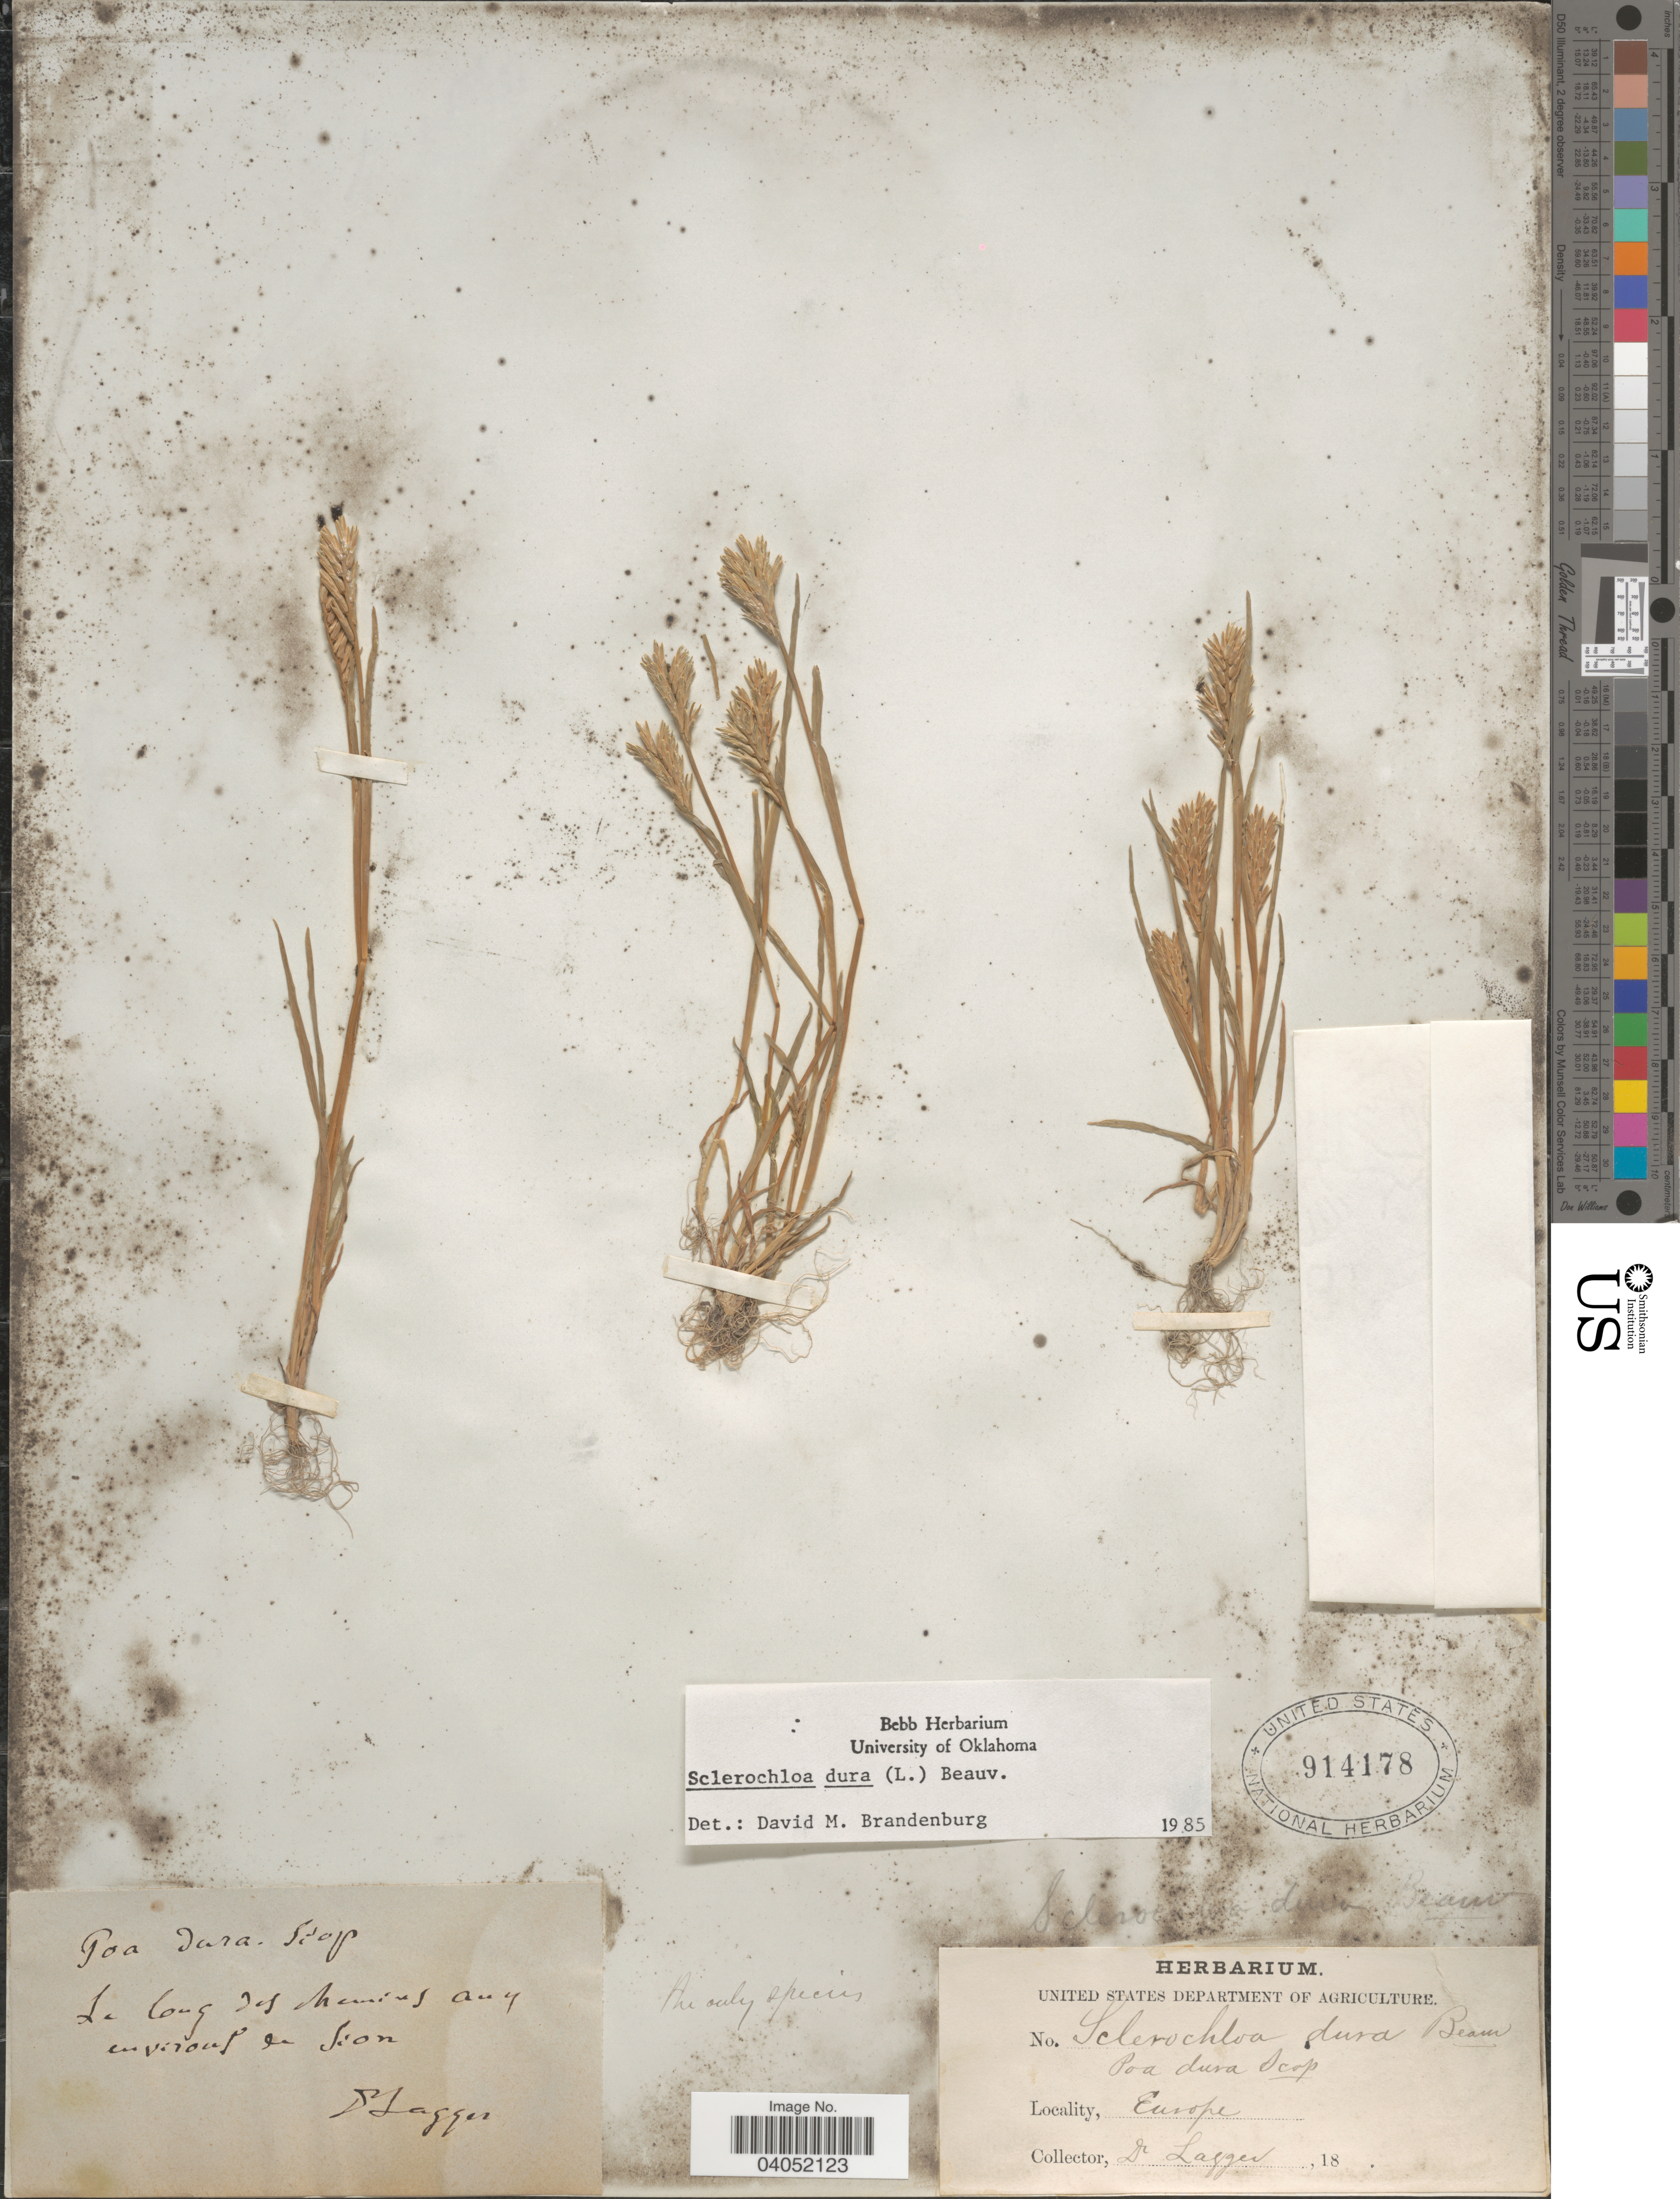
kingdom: Plantae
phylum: Tracheophyta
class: Liliopsida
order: Poales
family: Poaceae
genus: Sclerochloa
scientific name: Sclerochloa dura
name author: (L.) P. Beauv.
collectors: F. J. Lagger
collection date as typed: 18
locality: Le long des humidis auf environs de Sion. Europe.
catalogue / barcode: US 914178